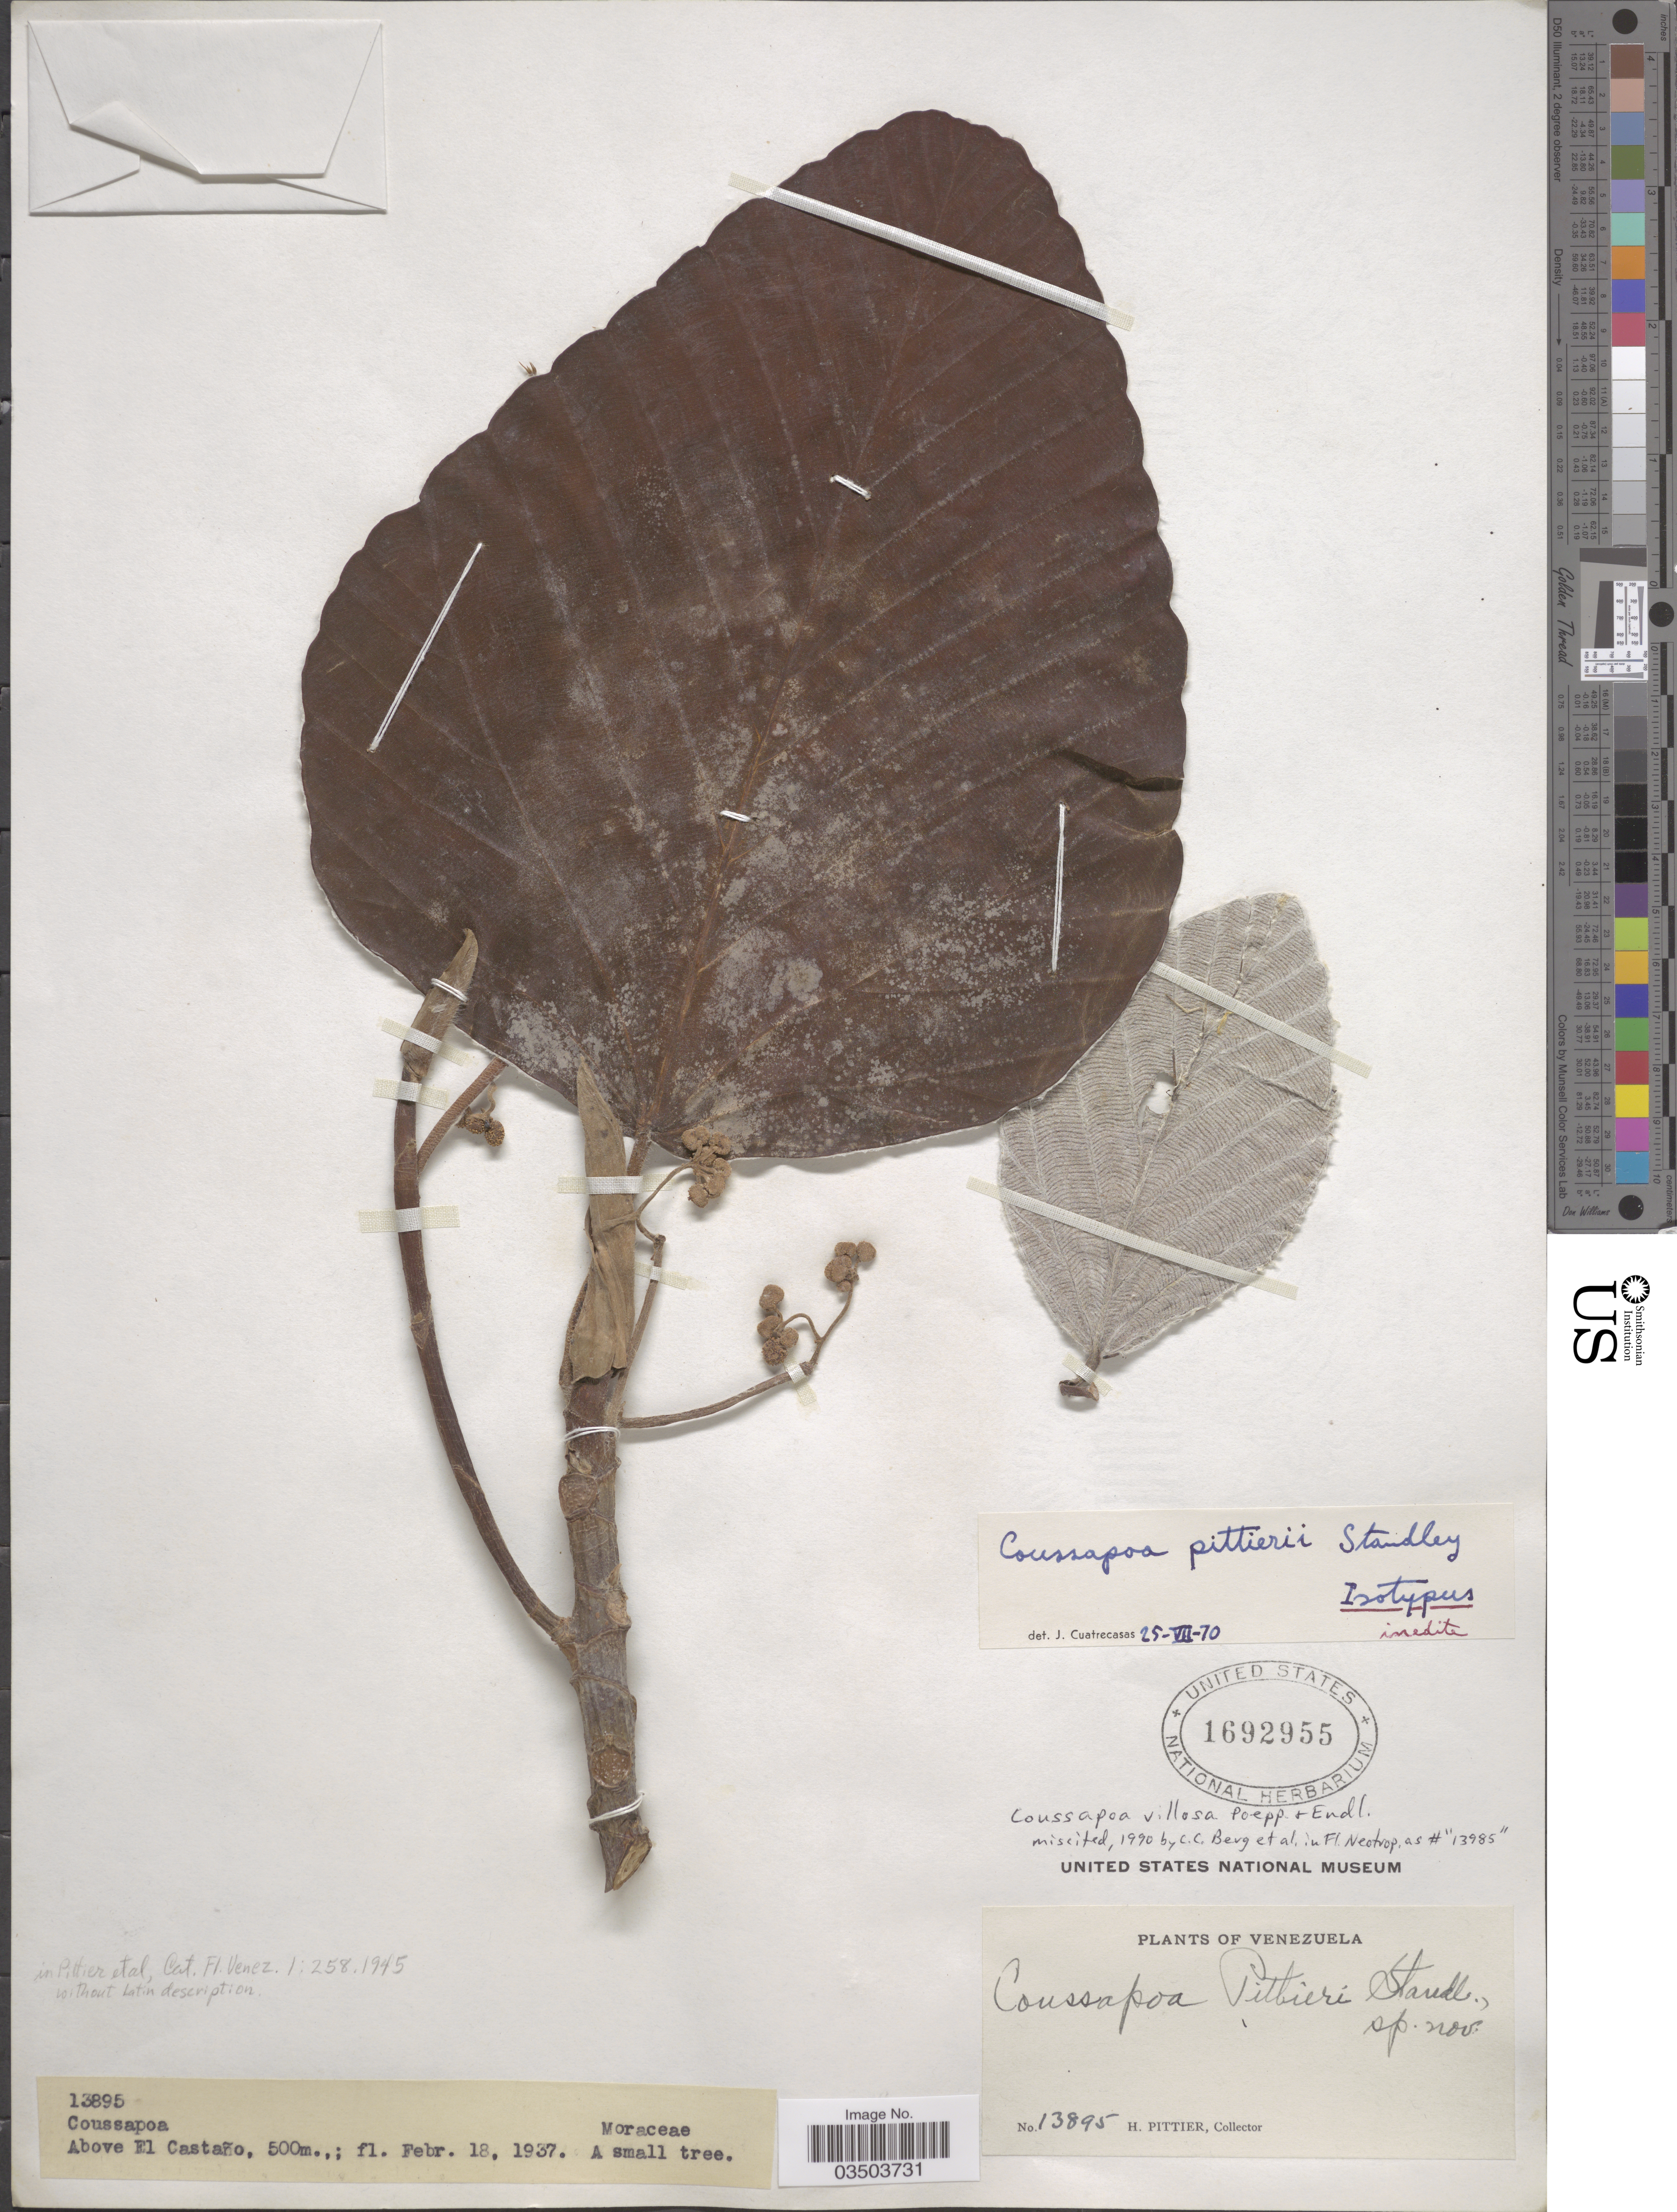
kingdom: Plantae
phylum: Tracheophyta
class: Magnoliopsida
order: Rosales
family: Urticaceae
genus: Coussapoa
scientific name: Coussapoa villosa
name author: Poepp. & Endl.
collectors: H. F. Pittier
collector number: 13895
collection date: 1937-02-18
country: Venezuela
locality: Above El Castaño.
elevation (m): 500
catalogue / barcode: US 1692955